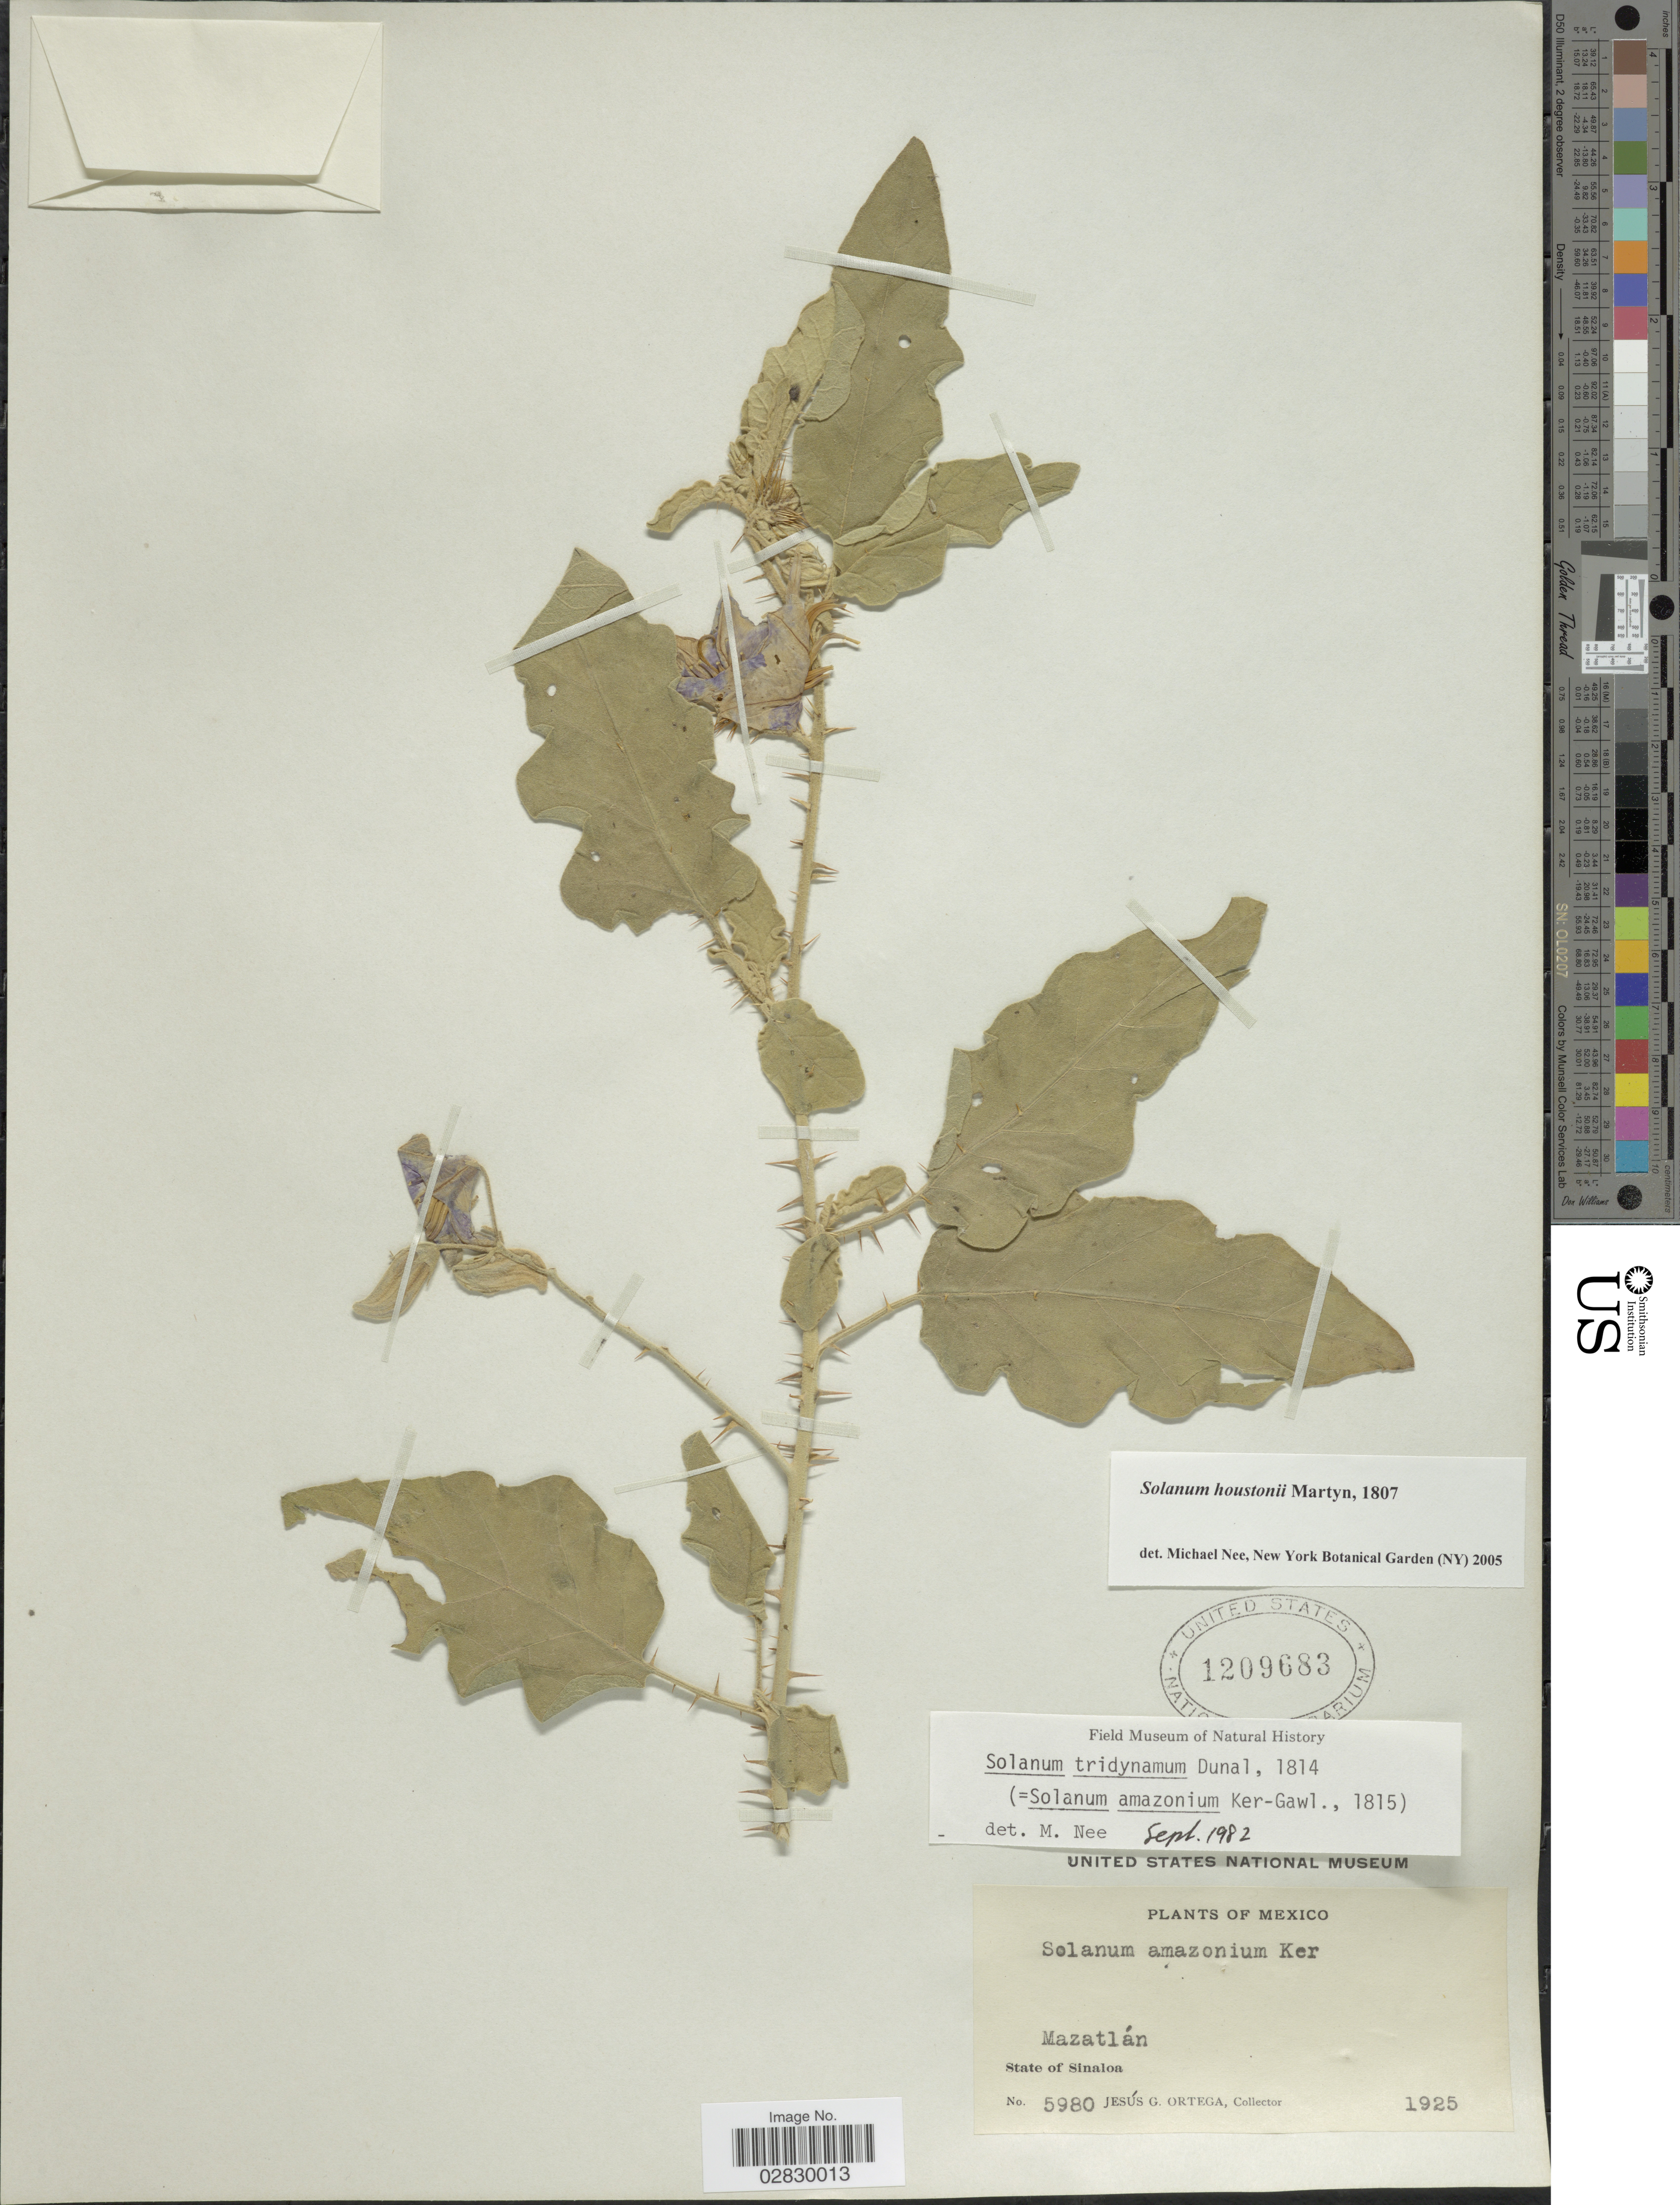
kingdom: Plantae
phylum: Tracheophyta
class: Magnoliopsida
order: Solanales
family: Solanaceae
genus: Solanum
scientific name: Solanum houstonii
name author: Dunal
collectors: J. Ortega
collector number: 5980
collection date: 1925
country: Mexico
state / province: Sinaloa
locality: Mazatlán.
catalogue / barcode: US 1209683